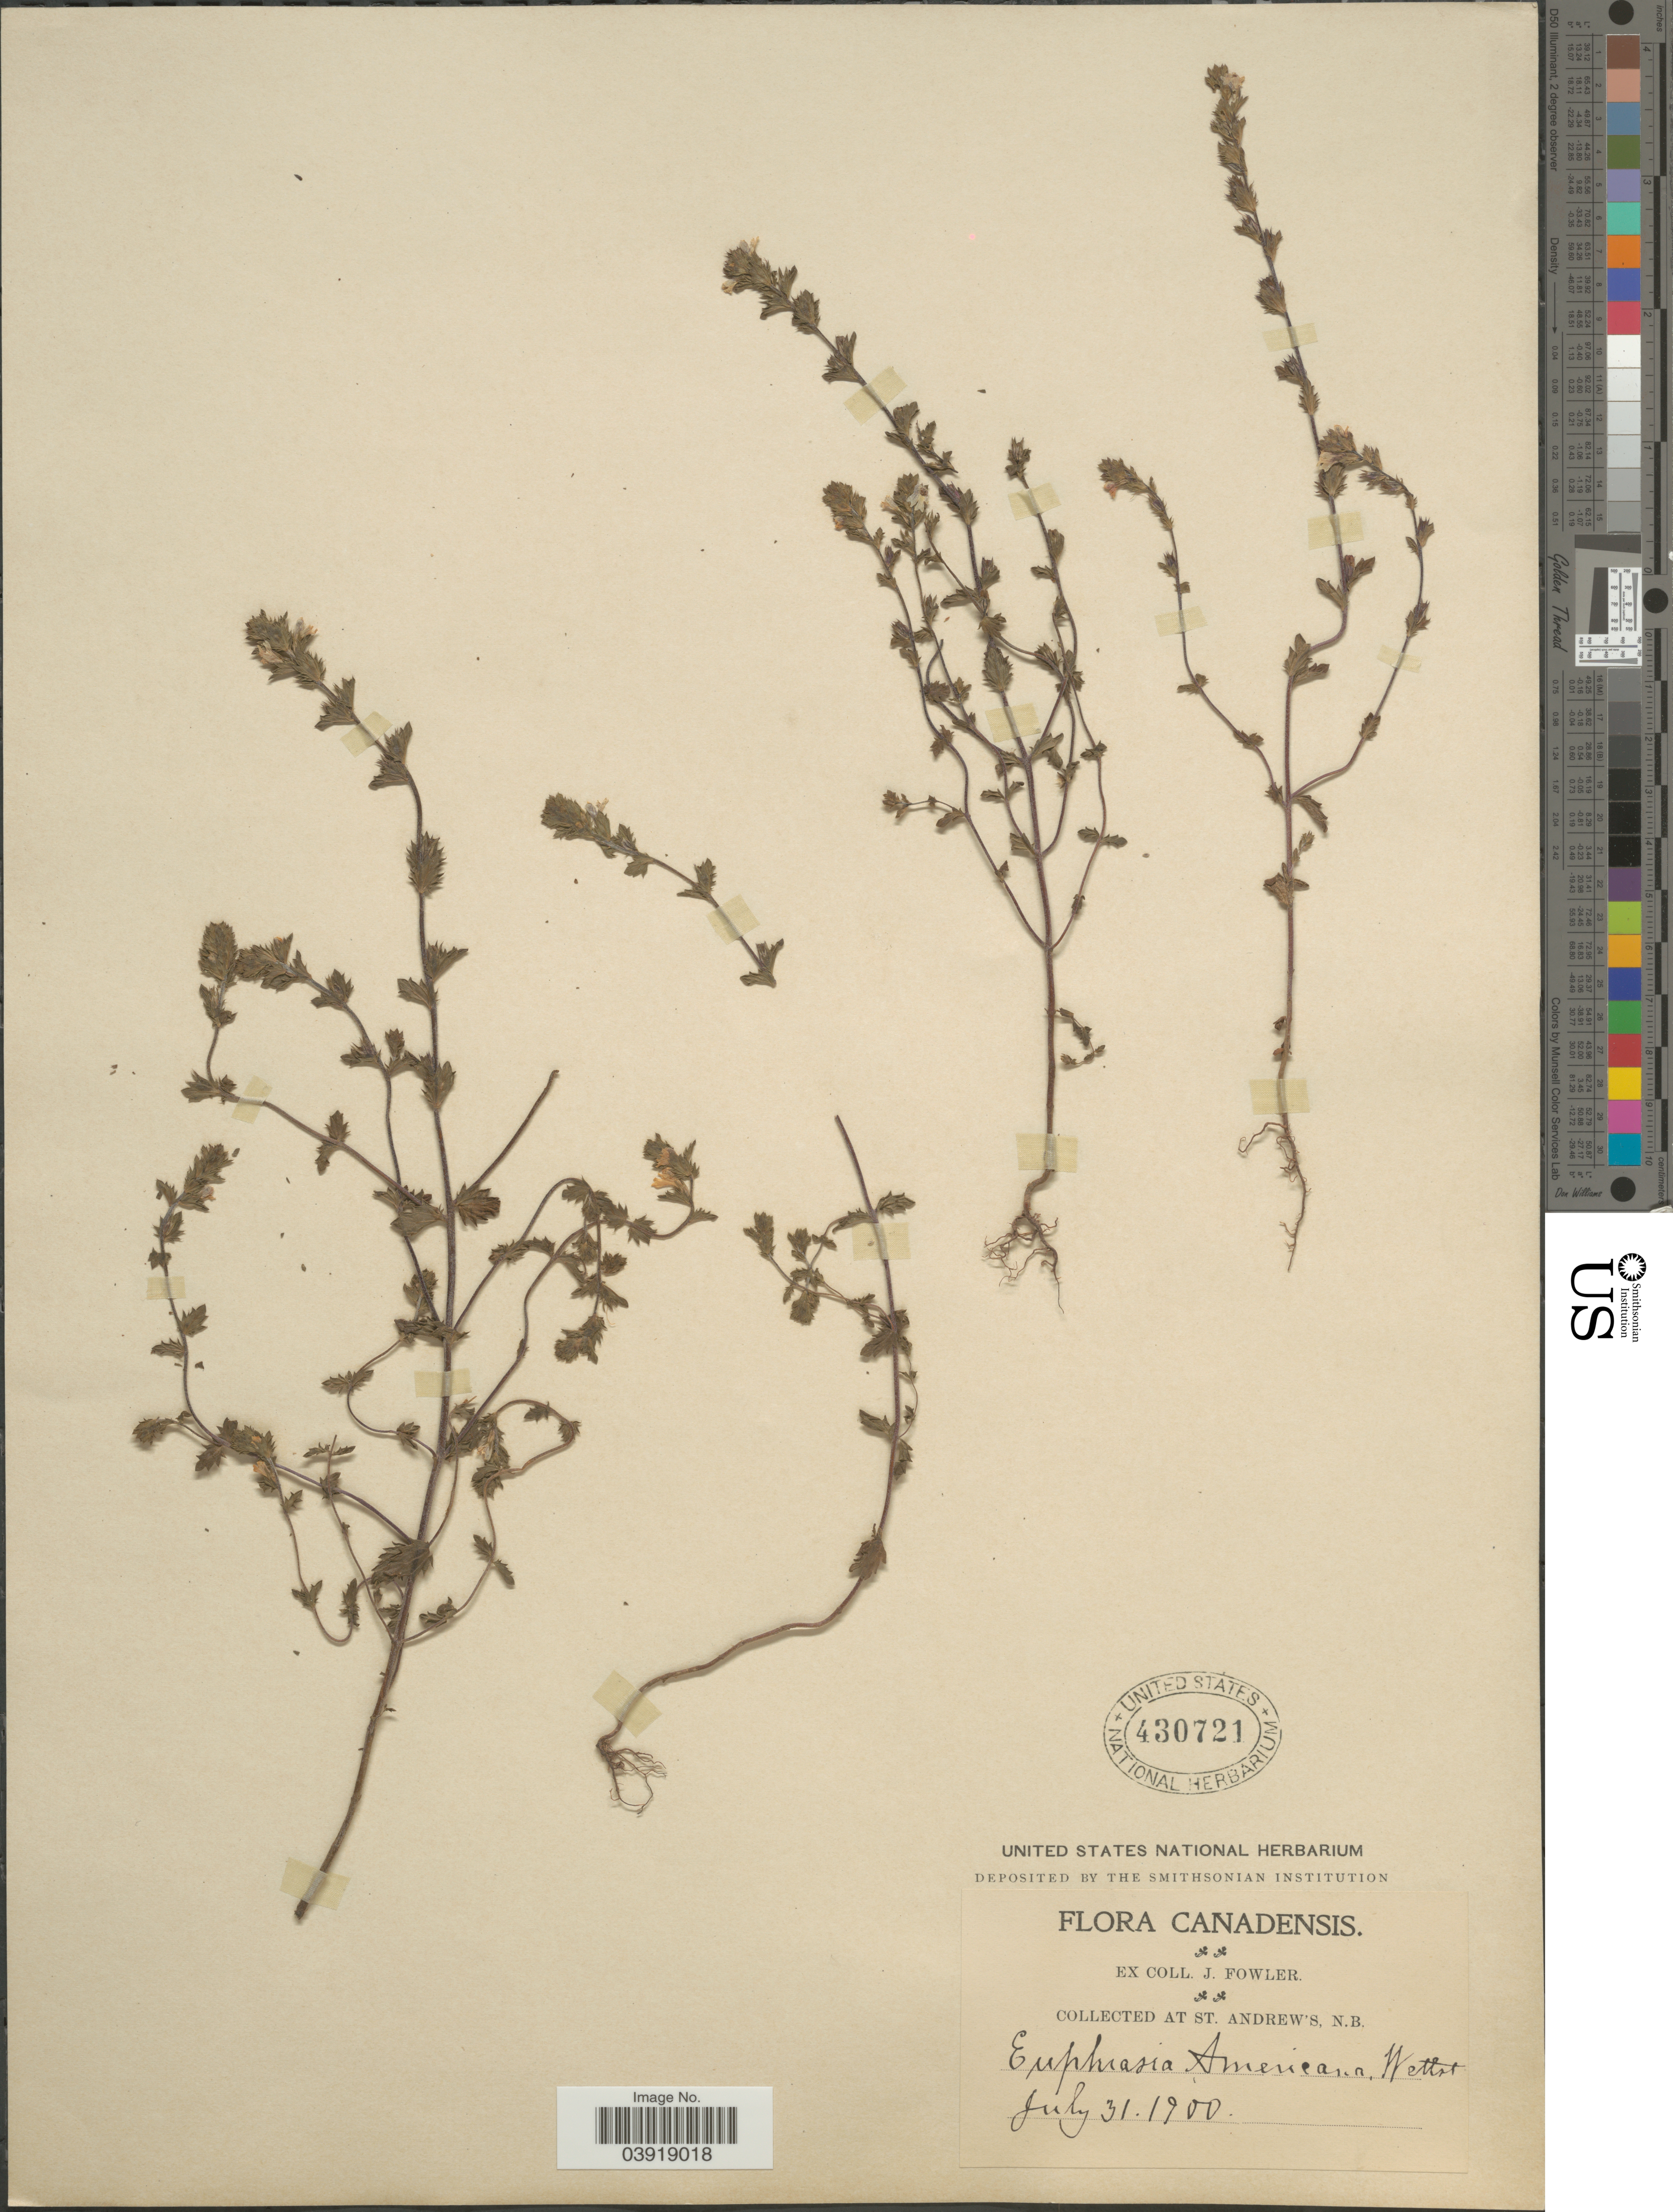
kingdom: Plantae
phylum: Tracheophyta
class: Magnoliopsida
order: Lamiales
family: Orobanchaceae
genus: Euphrasia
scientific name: Euphrasia americana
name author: Wettst.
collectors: J. Fowler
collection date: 1900-07-31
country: Canada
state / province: New Brunswick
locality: At St. Andrew's.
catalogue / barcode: US 430721